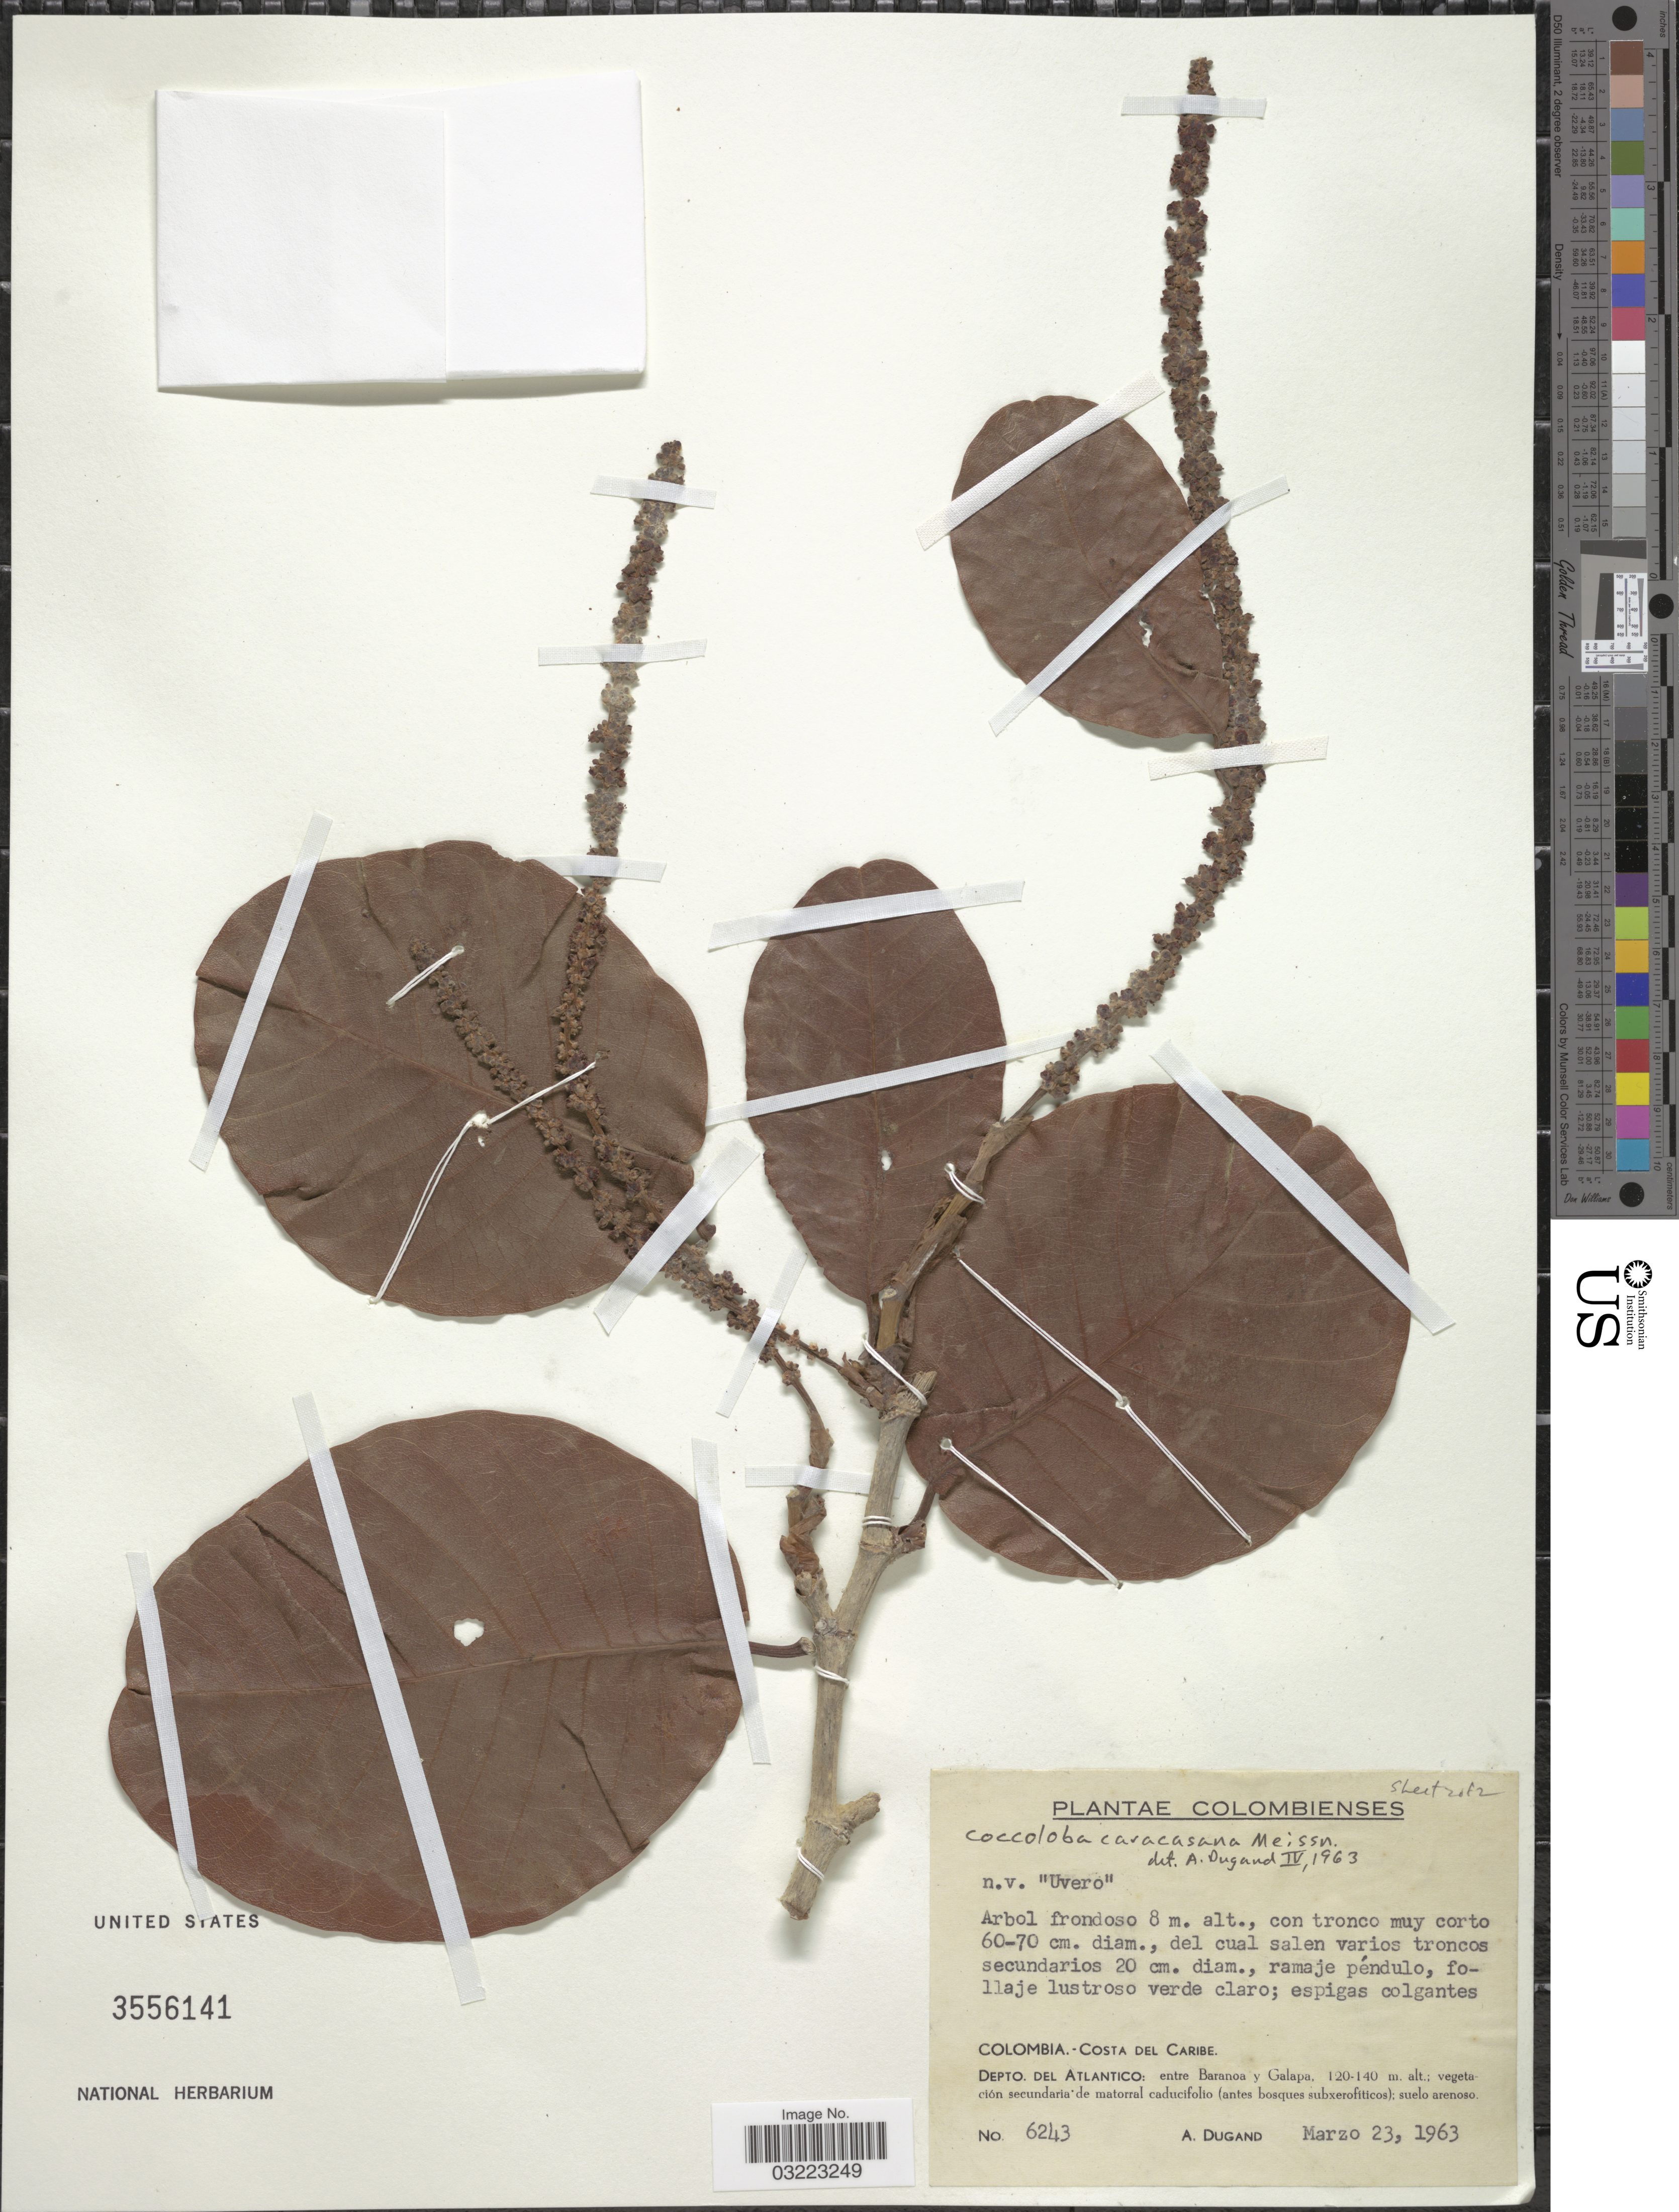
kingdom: Plantae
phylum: Tracheophyta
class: Magnoliopsida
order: Caryophyllales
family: Polygonaceae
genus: Coccoloba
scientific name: Coccoloba caracasana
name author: Meisn.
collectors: A. Dugand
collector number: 6243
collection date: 1963-03-23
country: Colombia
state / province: Atlántico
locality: Costa del Caribe. Depto. del Atlantico: entre Baranoa y Galapa.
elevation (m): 120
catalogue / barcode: US 3556141